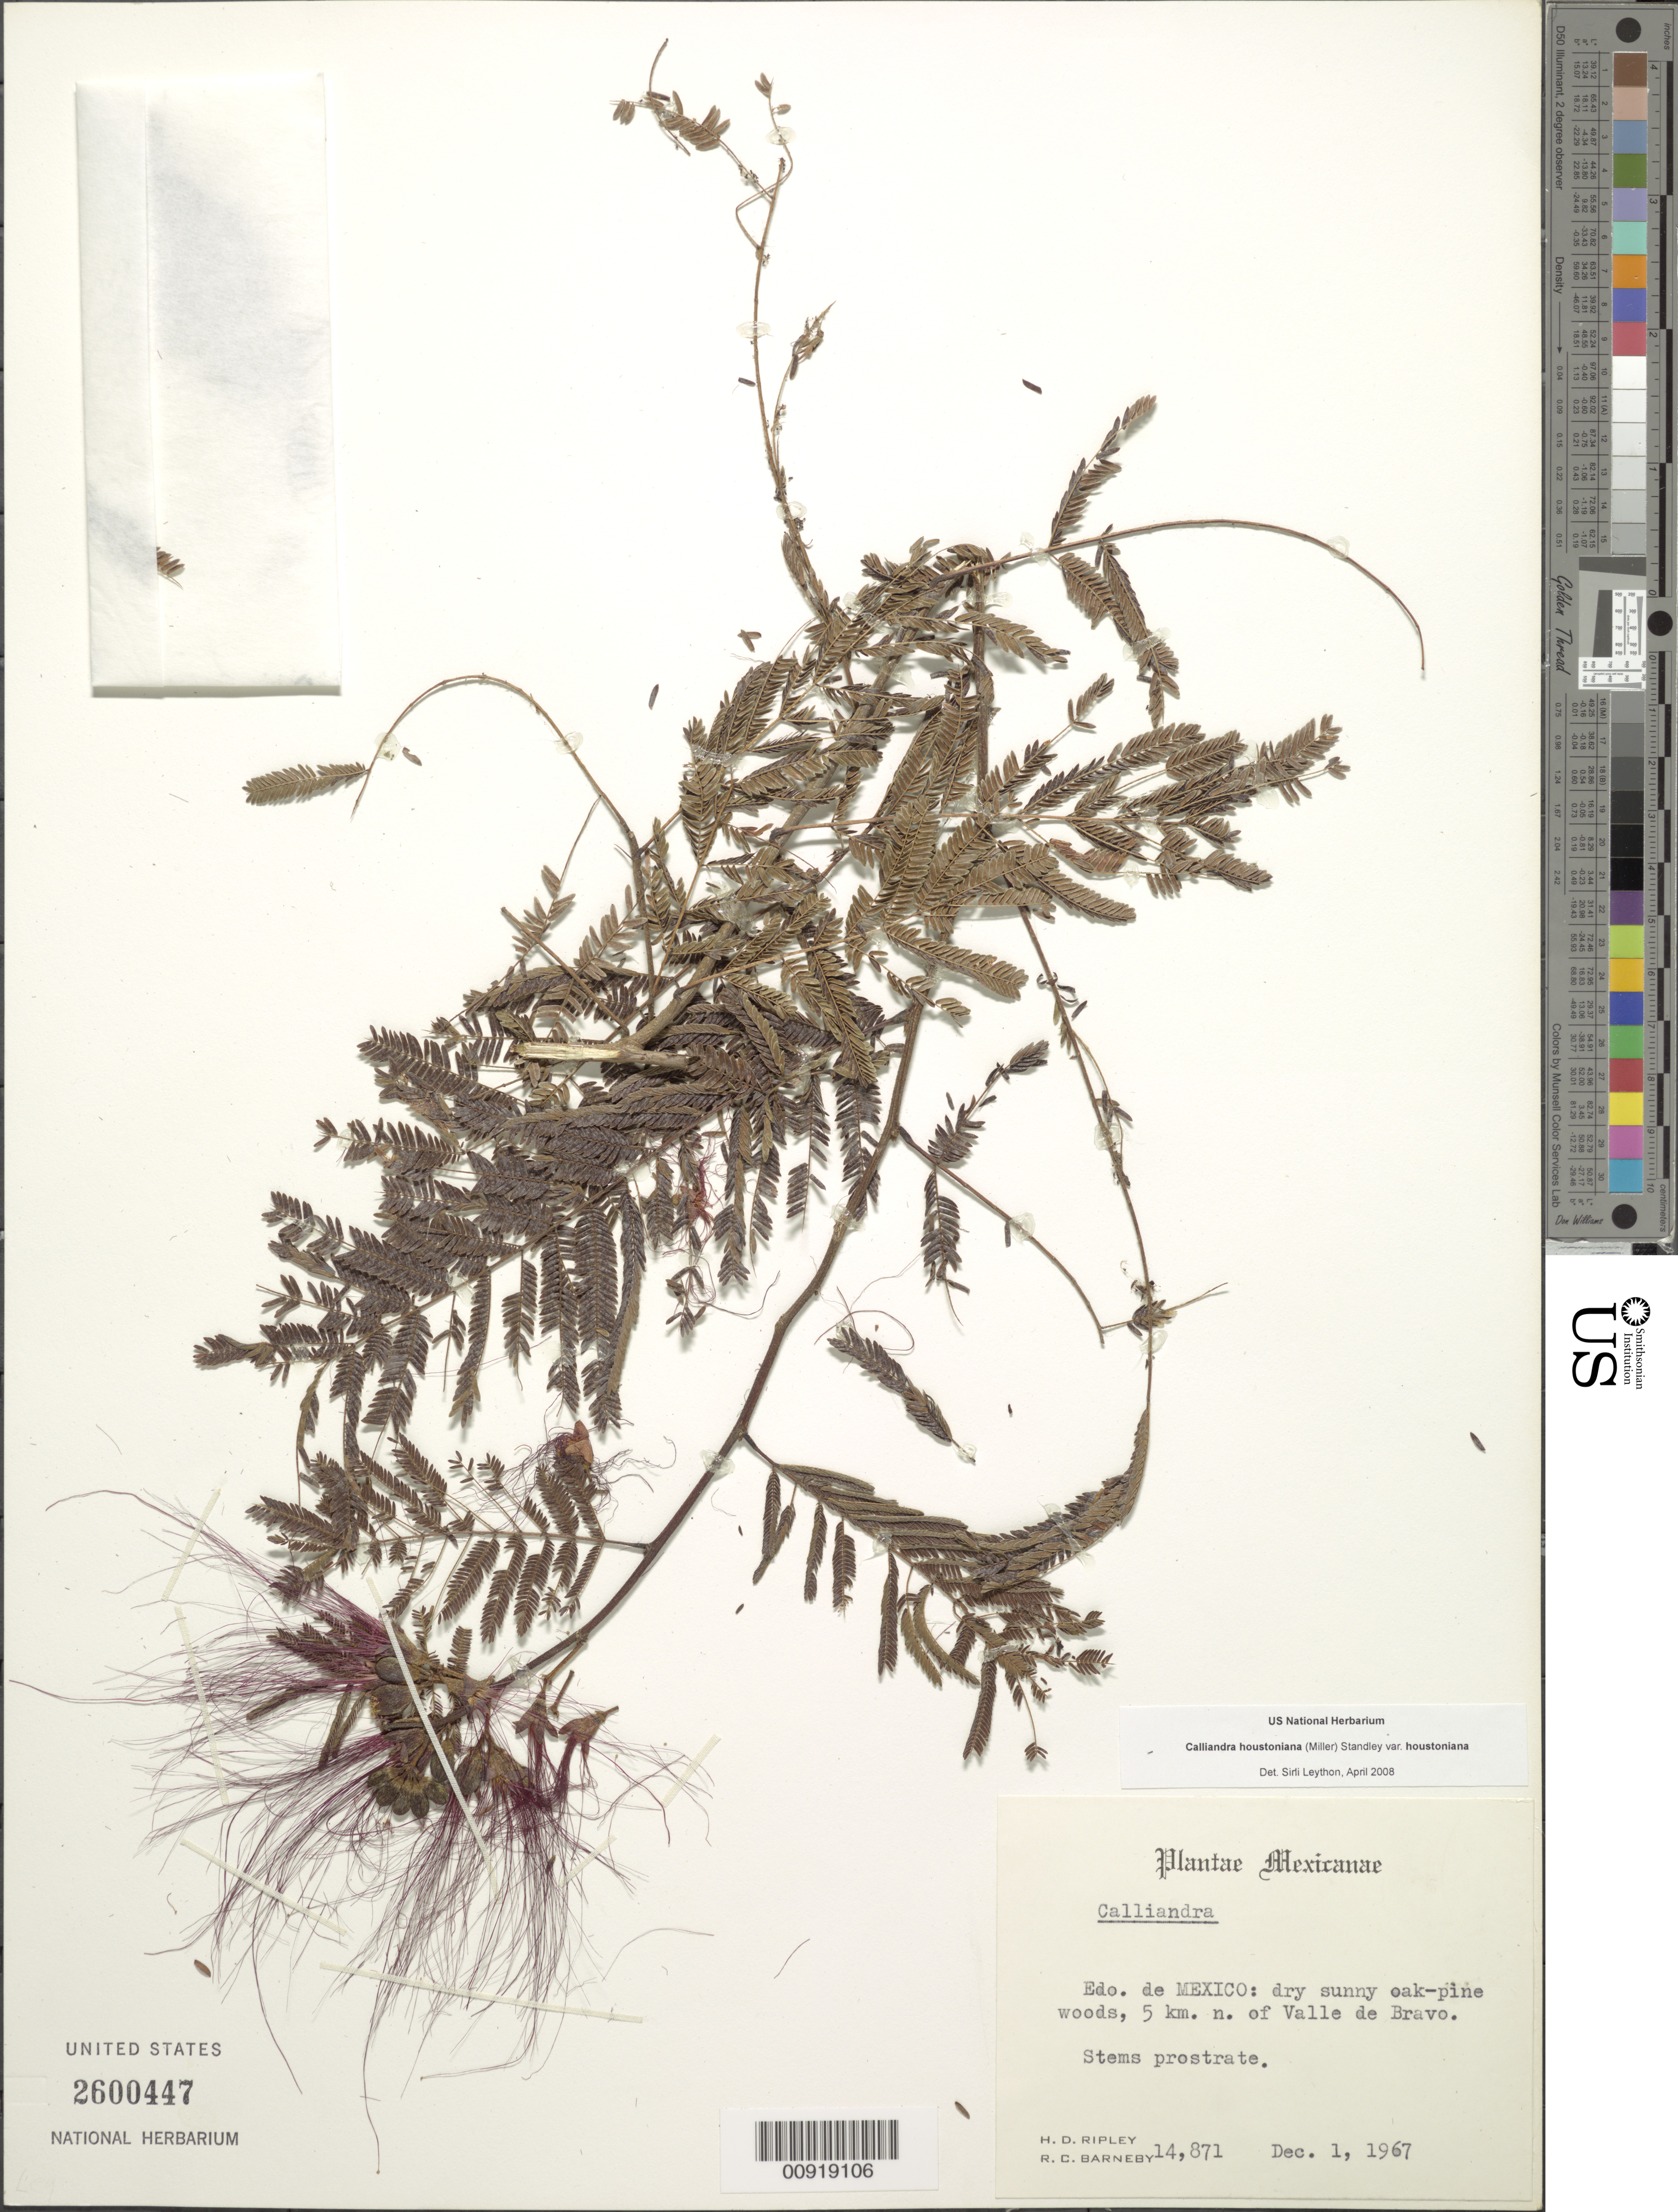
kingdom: Plantae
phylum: Tracheophyta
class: Magnoliopsida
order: Fabales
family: Fabaceae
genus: Calliandra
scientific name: Calliandra houstoniana var. anomala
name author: (Kunth) Barneby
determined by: Strong, Mark T., (BOT), Smithsonian Institution - National Museum of Natural History (UNITED STATES)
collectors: H. Ripley & R. C. Barneby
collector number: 14871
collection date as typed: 01 Dec 1967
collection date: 1967-12-01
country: Mexico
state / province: México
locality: Edo. de México, 5 km. N of Valle de Bravo.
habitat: Dry sunny oak-pine woods.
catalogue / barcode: US 2600447